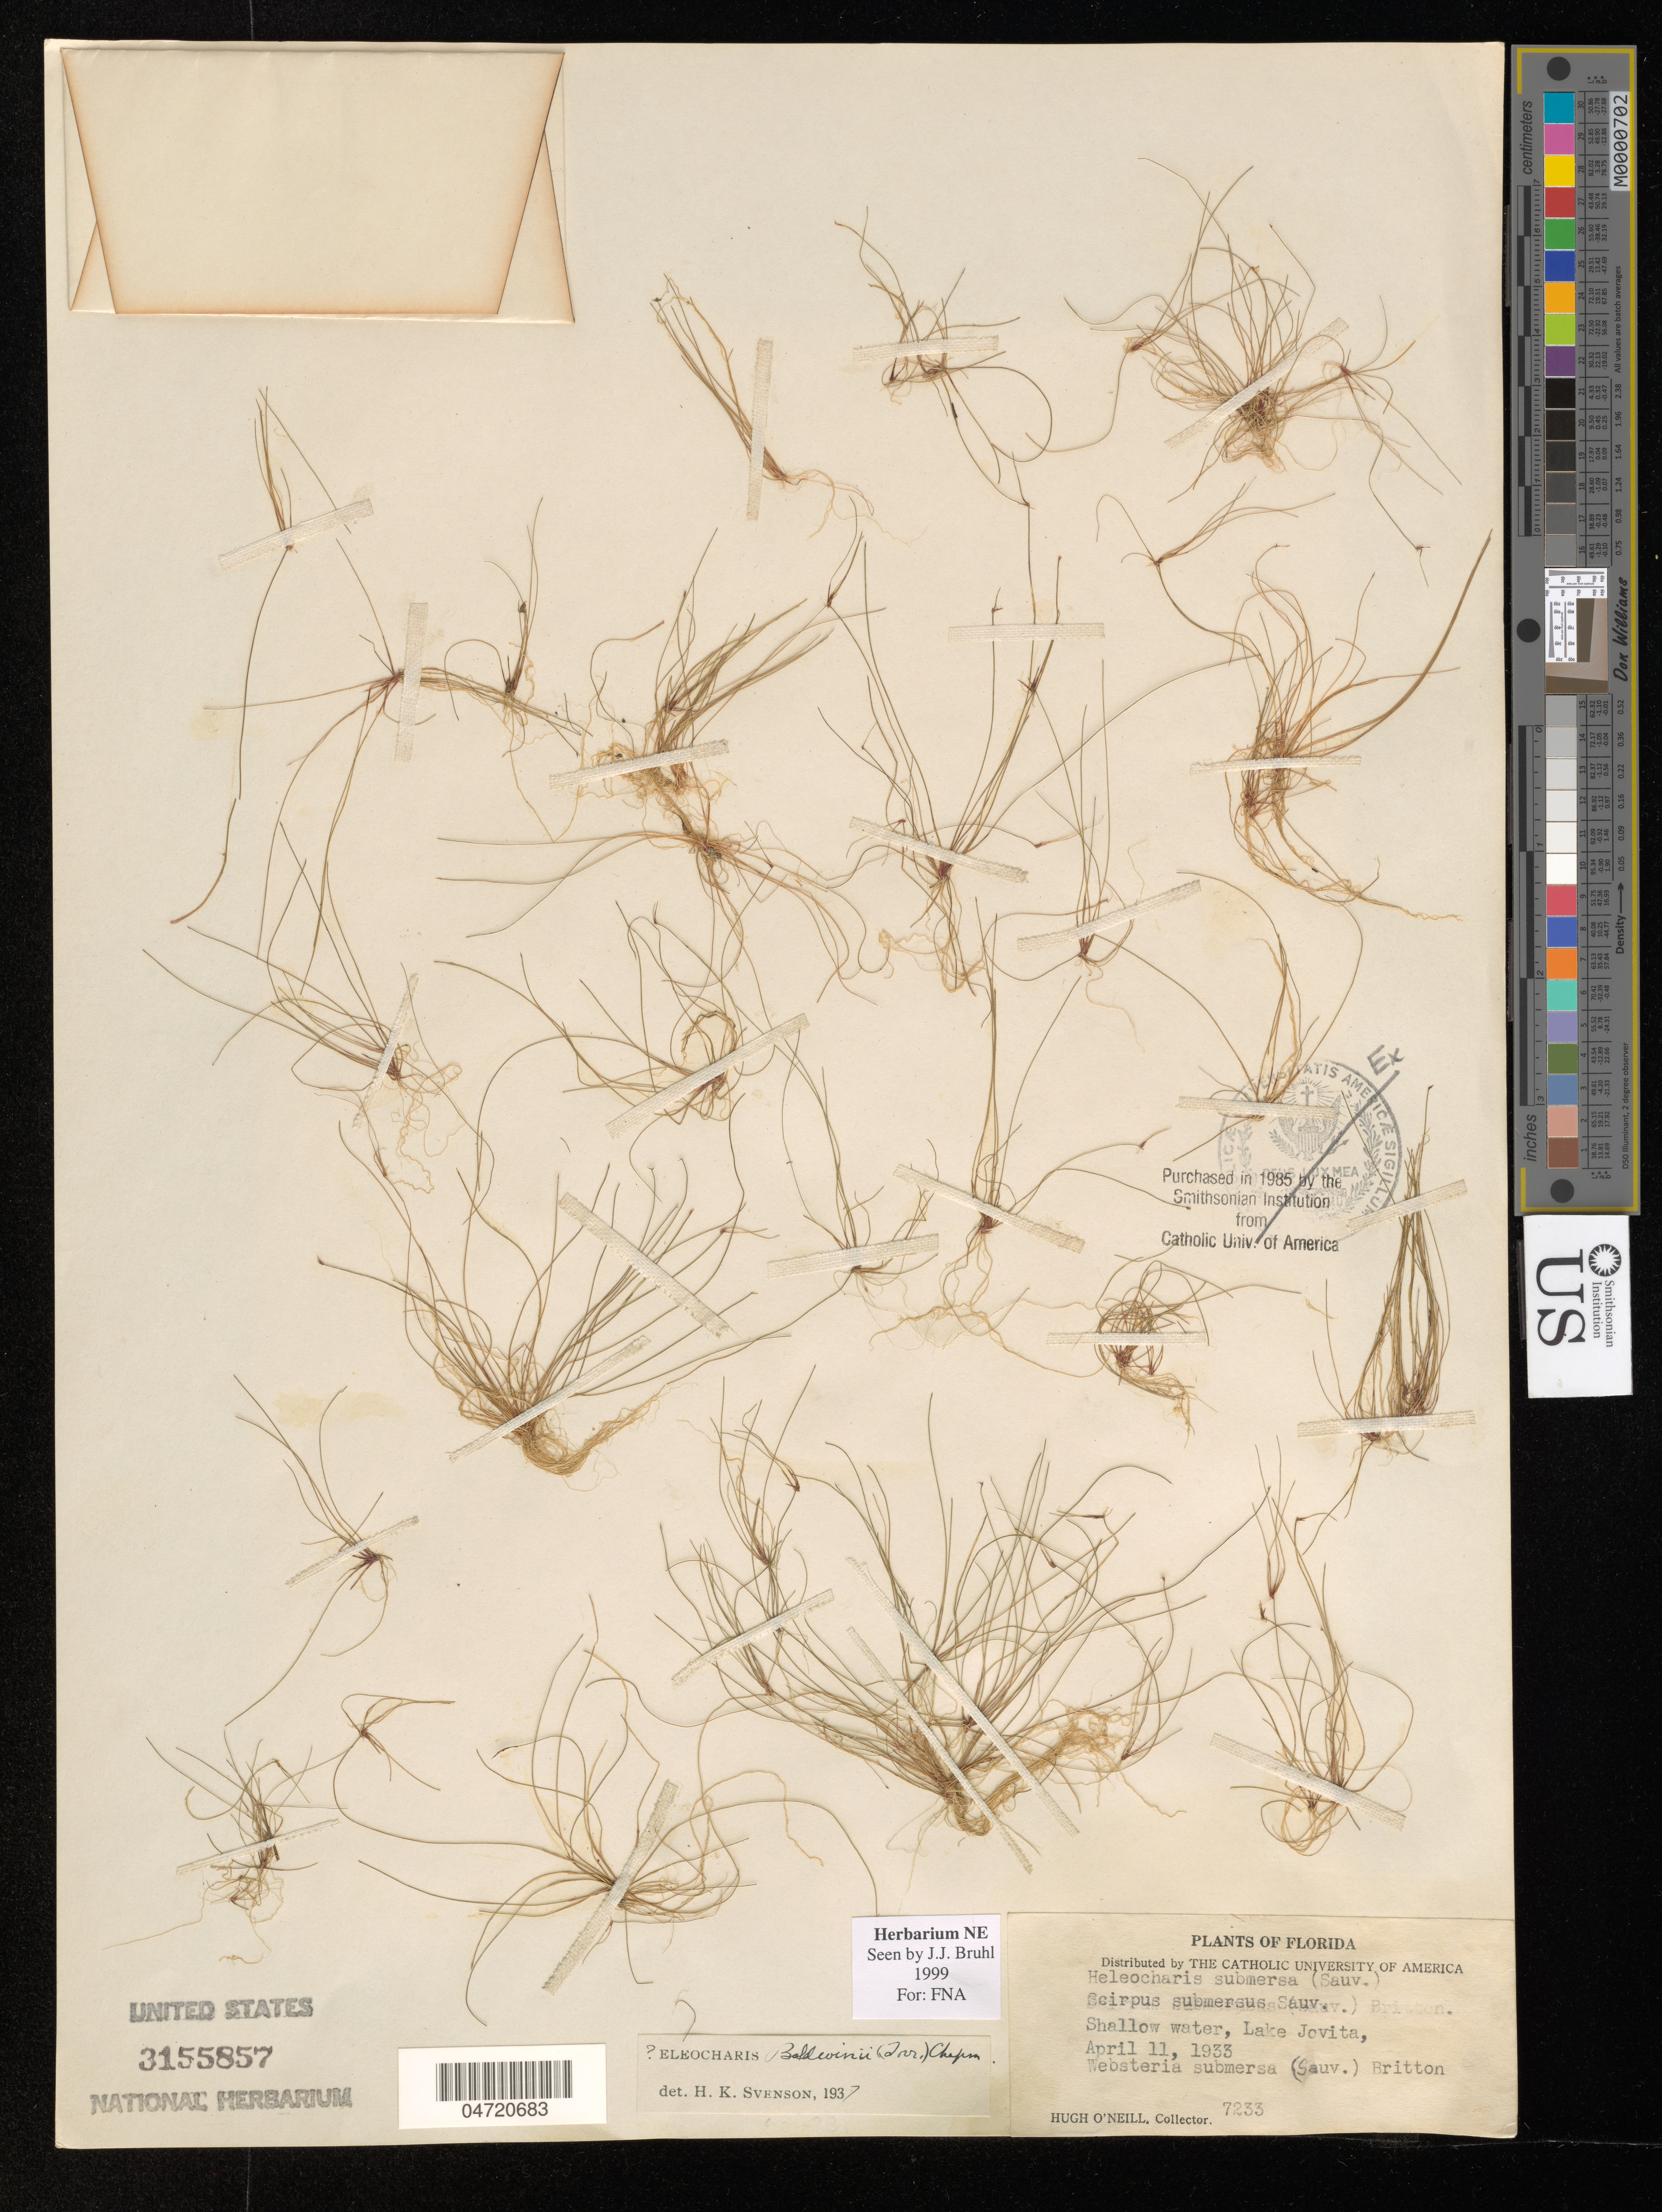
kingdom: Plantae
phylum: Tracheophyta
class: Liliopsida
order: Poales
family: Cyperaceae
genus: Eleocharis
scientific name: Eleocharis baldwinii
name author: (Torr.) Chapm.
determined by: Bruhl, J. J., (NE), University of New England (AUSTRALIA)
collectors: H. O'Neill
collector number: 7233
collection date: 1933-04-11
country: United States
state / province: Florida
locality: Shore of Lake Jovita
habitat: Shallow water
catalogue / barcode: US 3155857